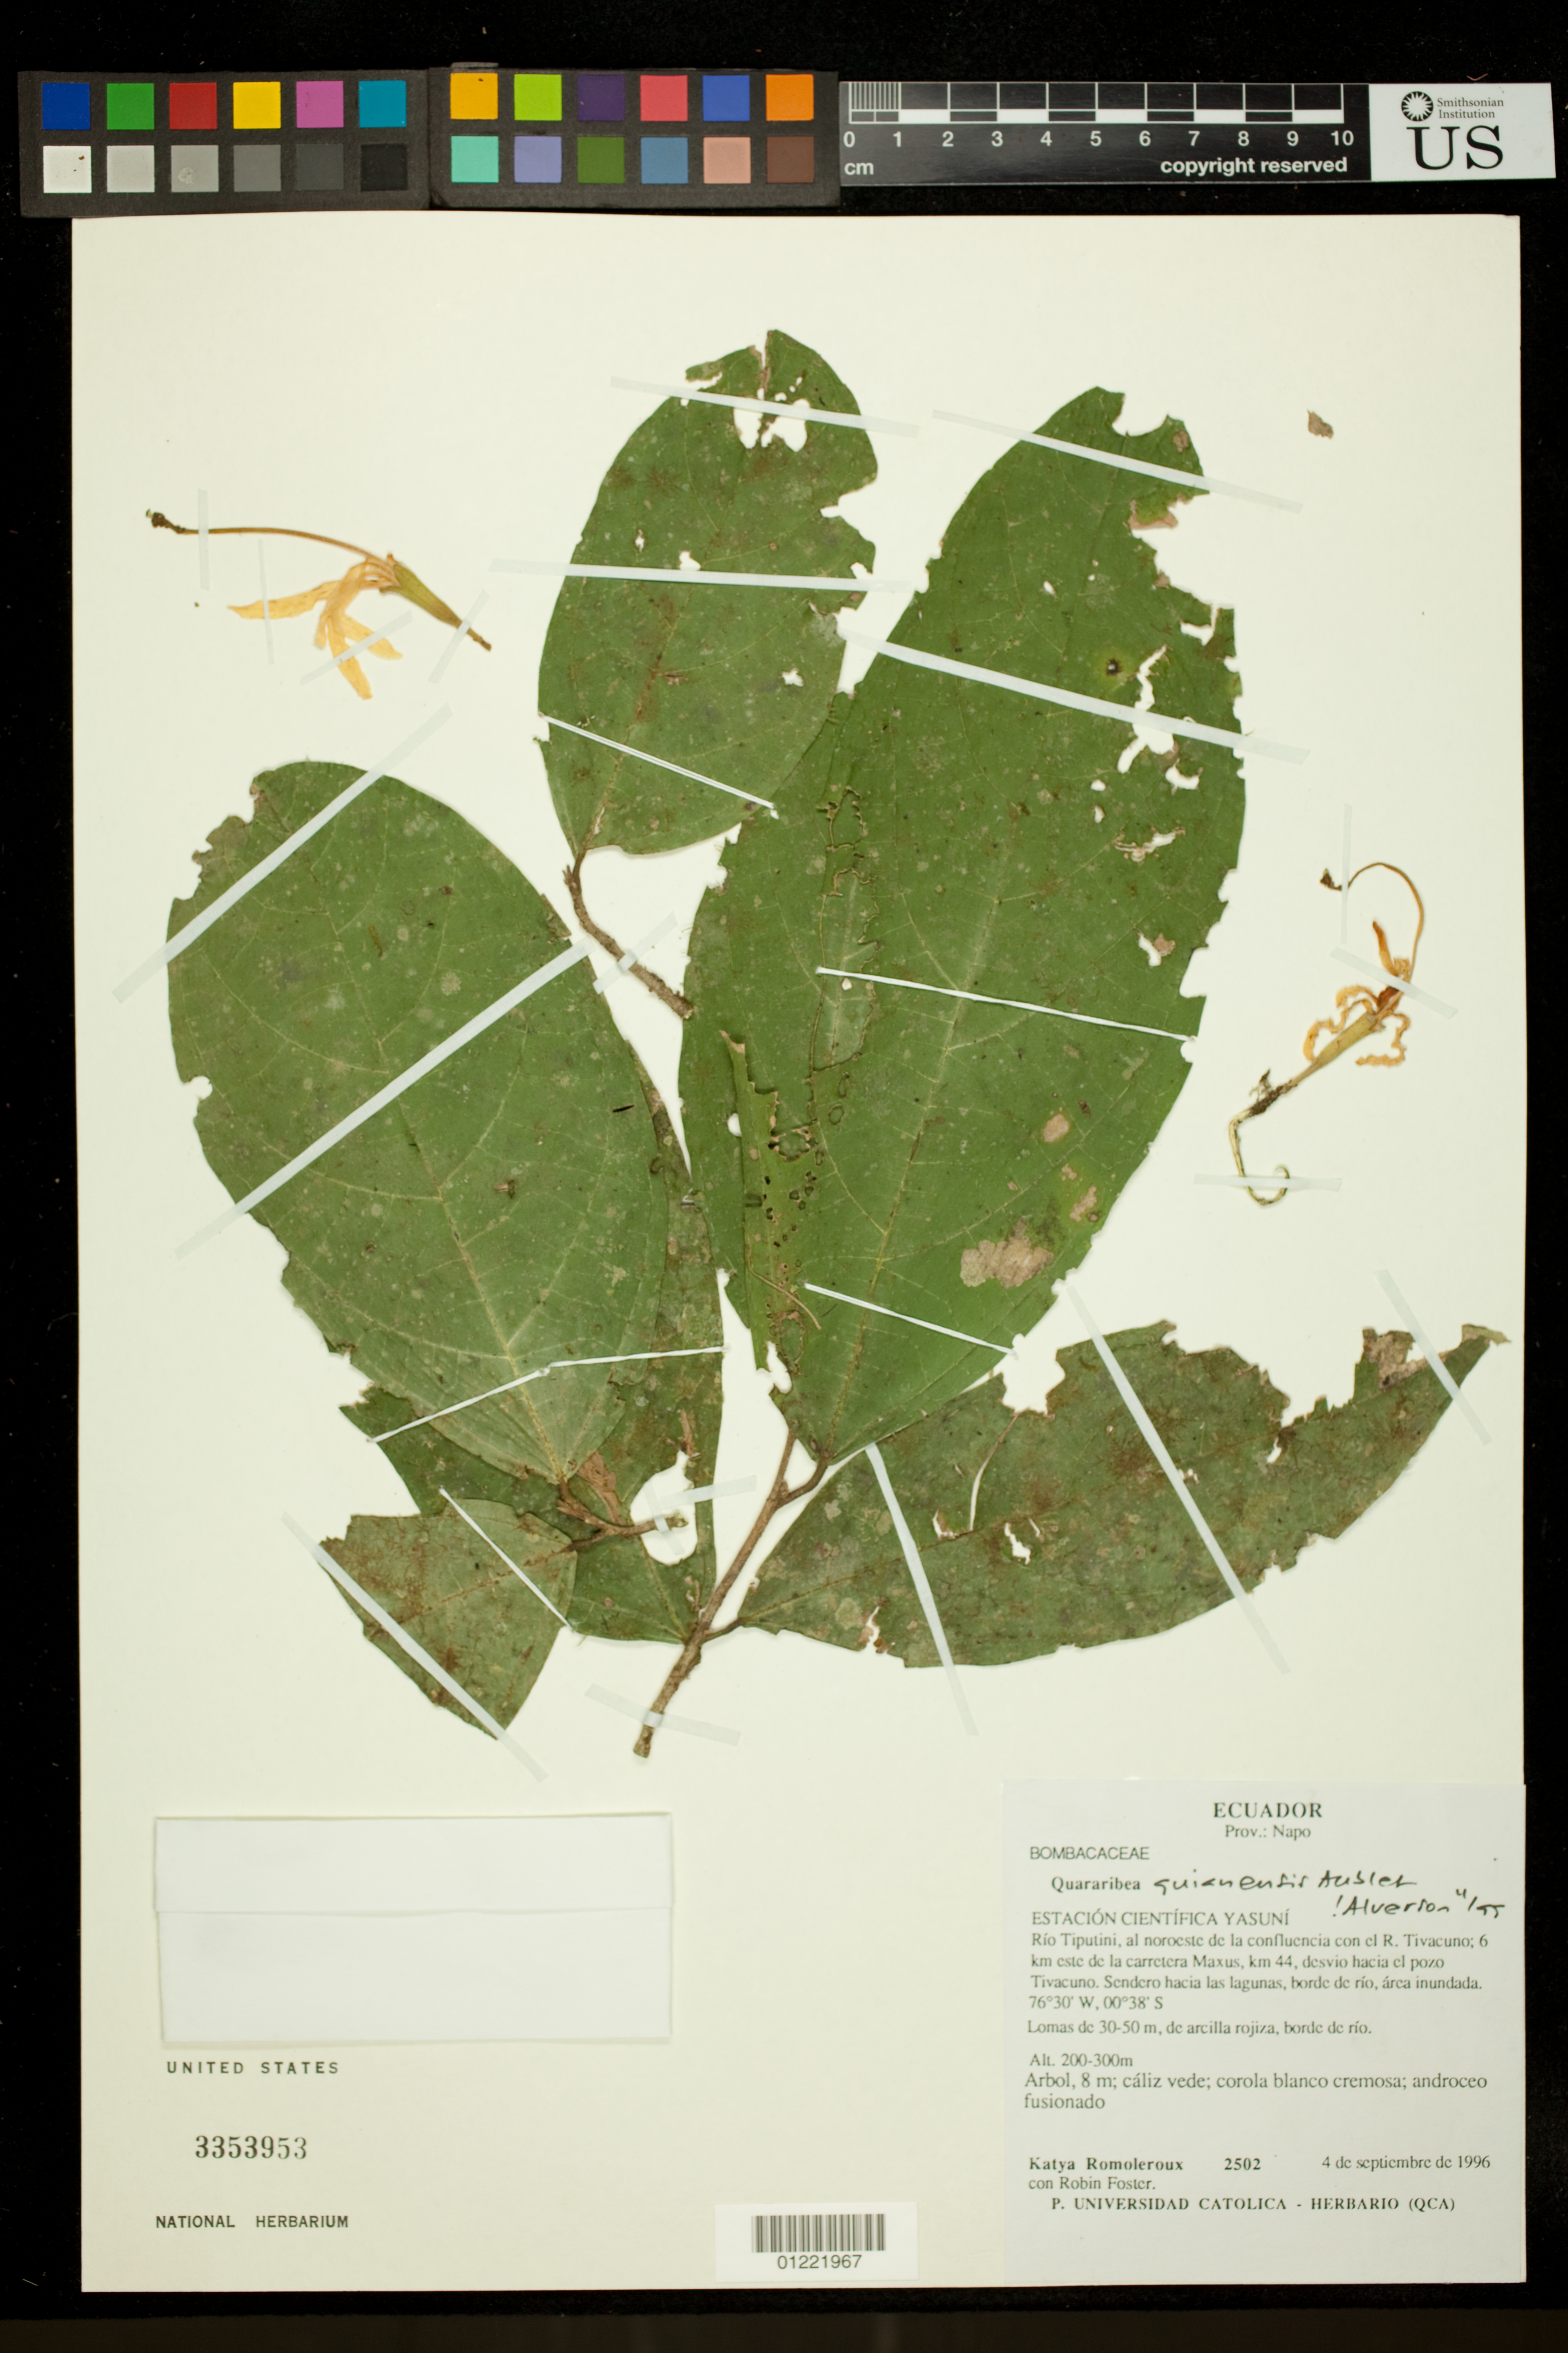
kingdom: Plantae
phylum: Tracheophyta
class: Magnoliopsida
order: Malvales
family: Malvaceae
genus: Quararibea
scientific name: Quararibea guianensis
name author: Aubl.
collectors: K. Romoleroux & R. Foster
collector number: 2502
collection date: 1996-09-04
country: Ecuador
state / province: Napo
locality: Estacion Cientifica Yasuni.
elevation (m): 200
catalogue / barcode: US 3353953